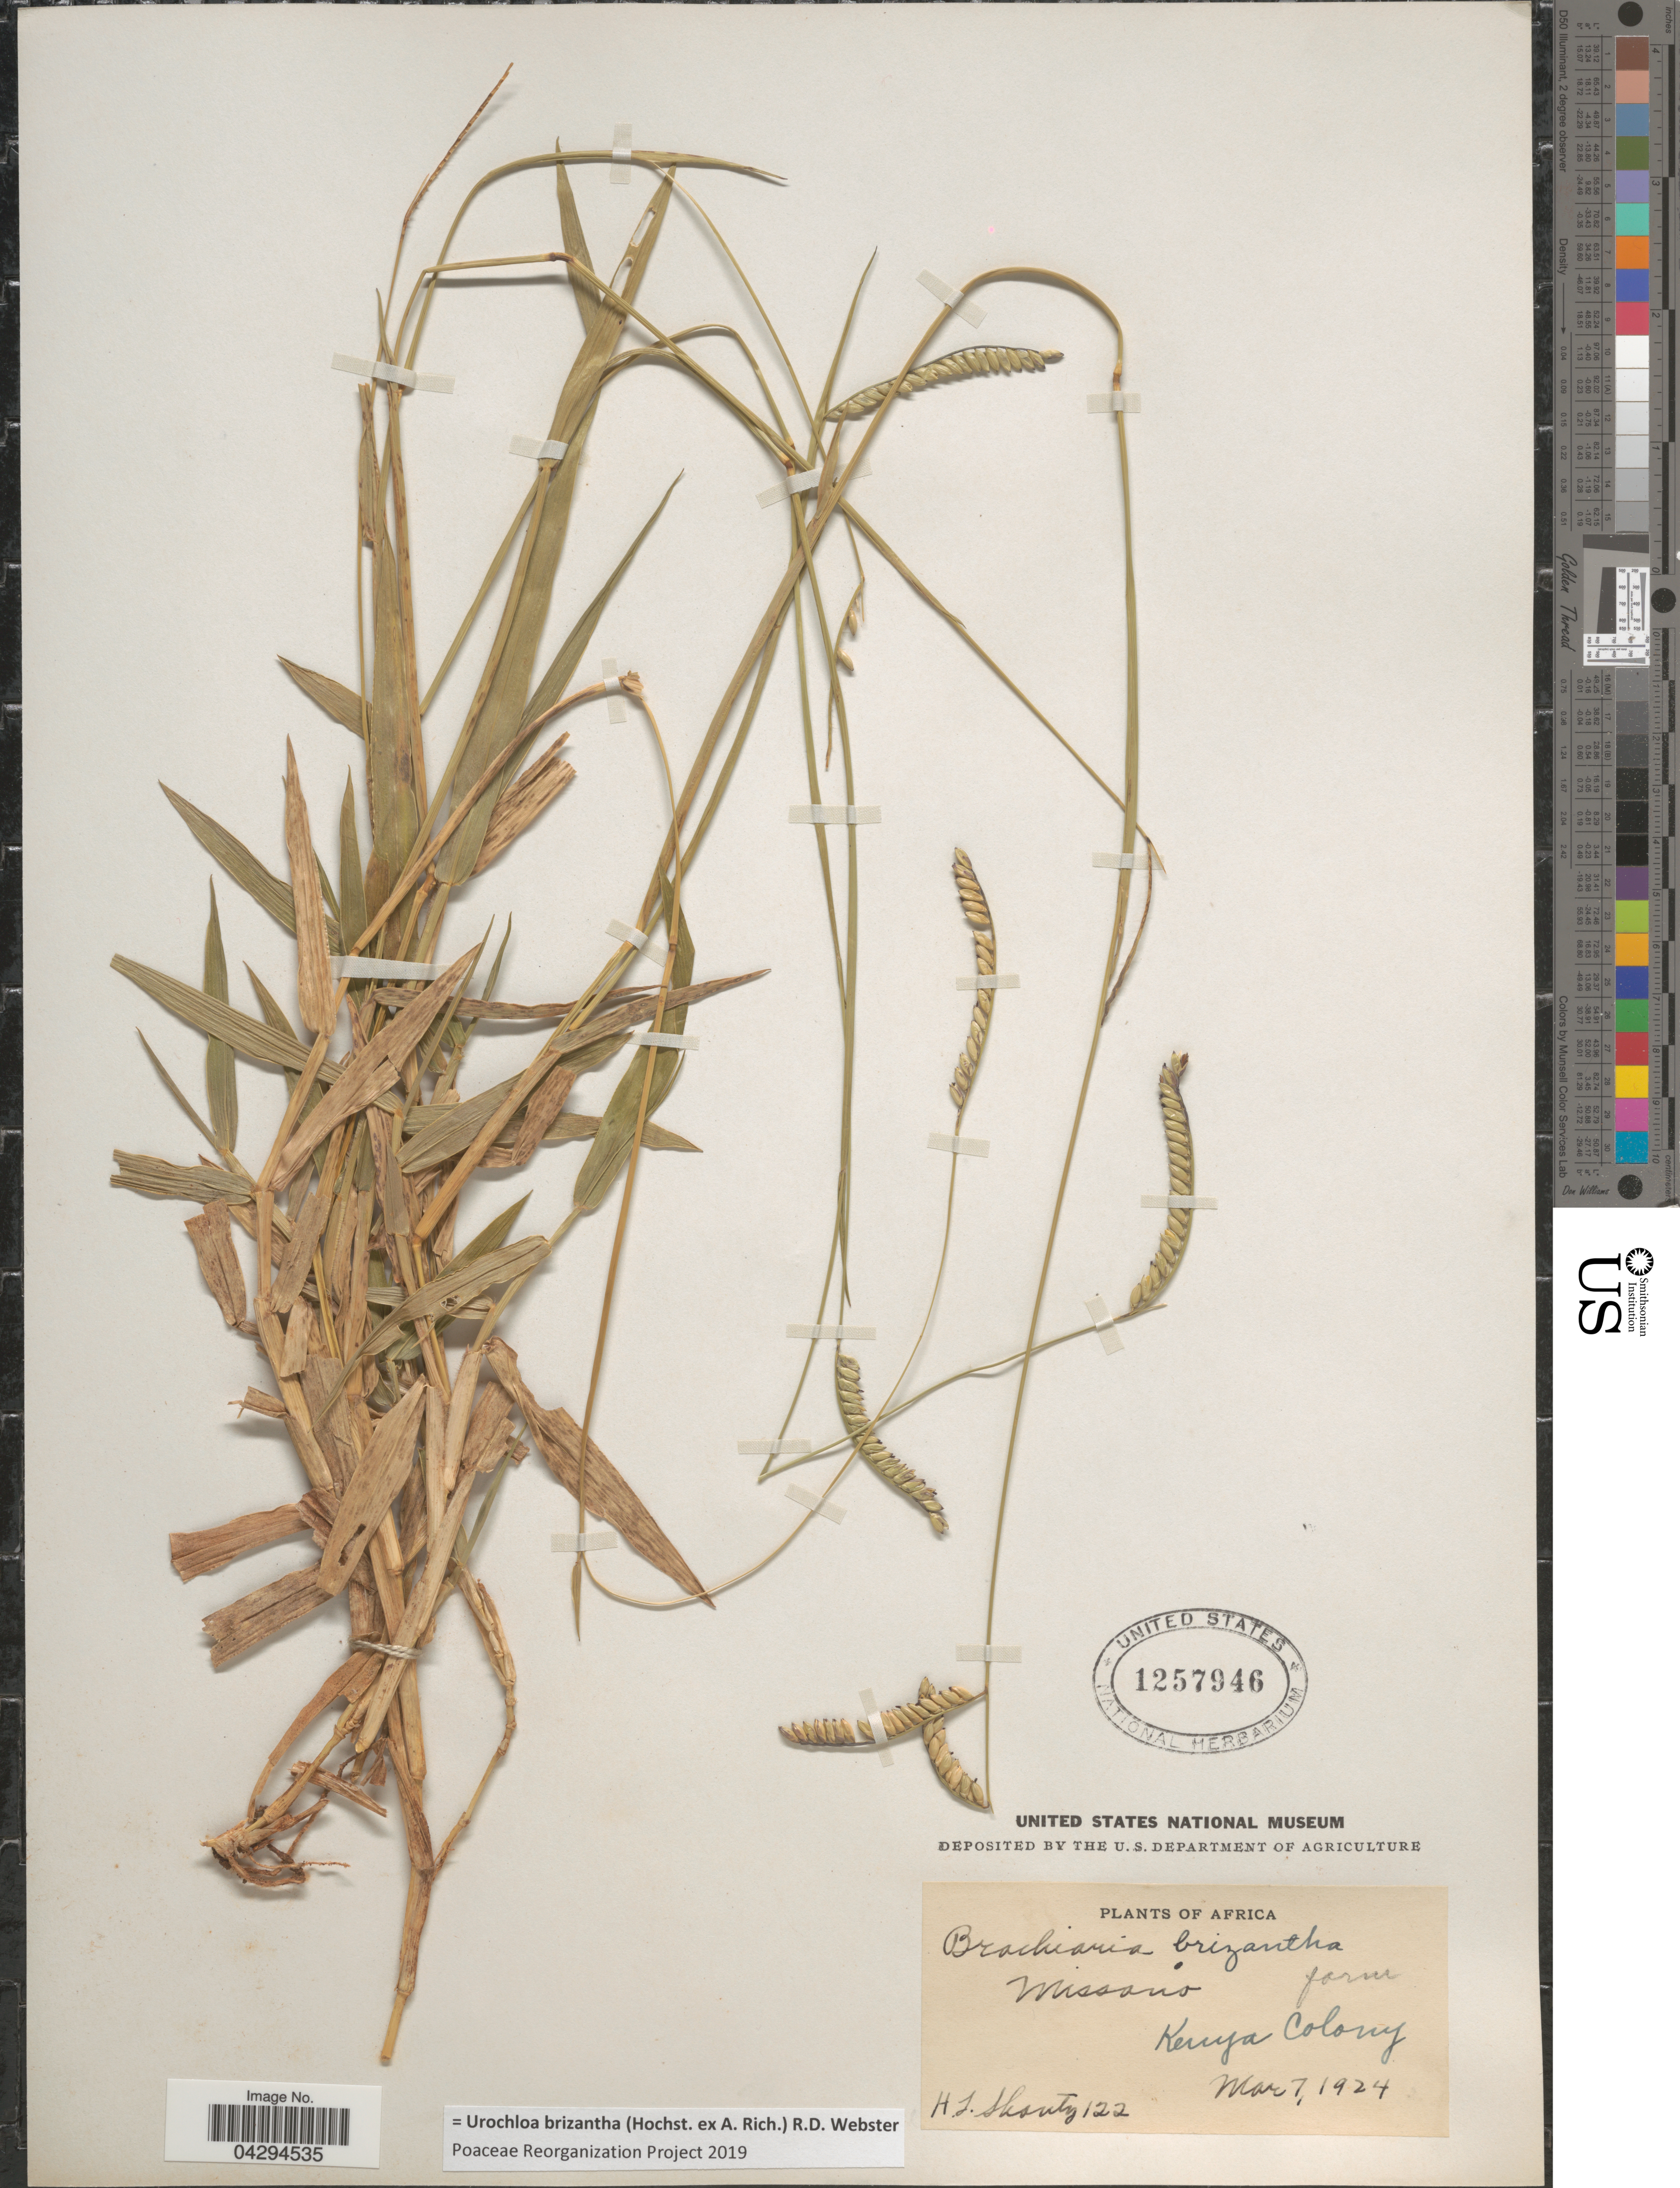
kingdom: Plantae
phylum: Tracheophyta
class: Liliopsida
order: Poales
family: Poaceae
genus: Urochloa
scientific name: Urochloa brizantha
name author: (Hochst. ex A. Rich.) R.D. Webster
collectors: H. Shantz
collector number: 122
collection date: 1924-03-07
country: Kenya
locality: Missono [interpreted]. Kenya Colony.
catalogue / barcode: US 1257946